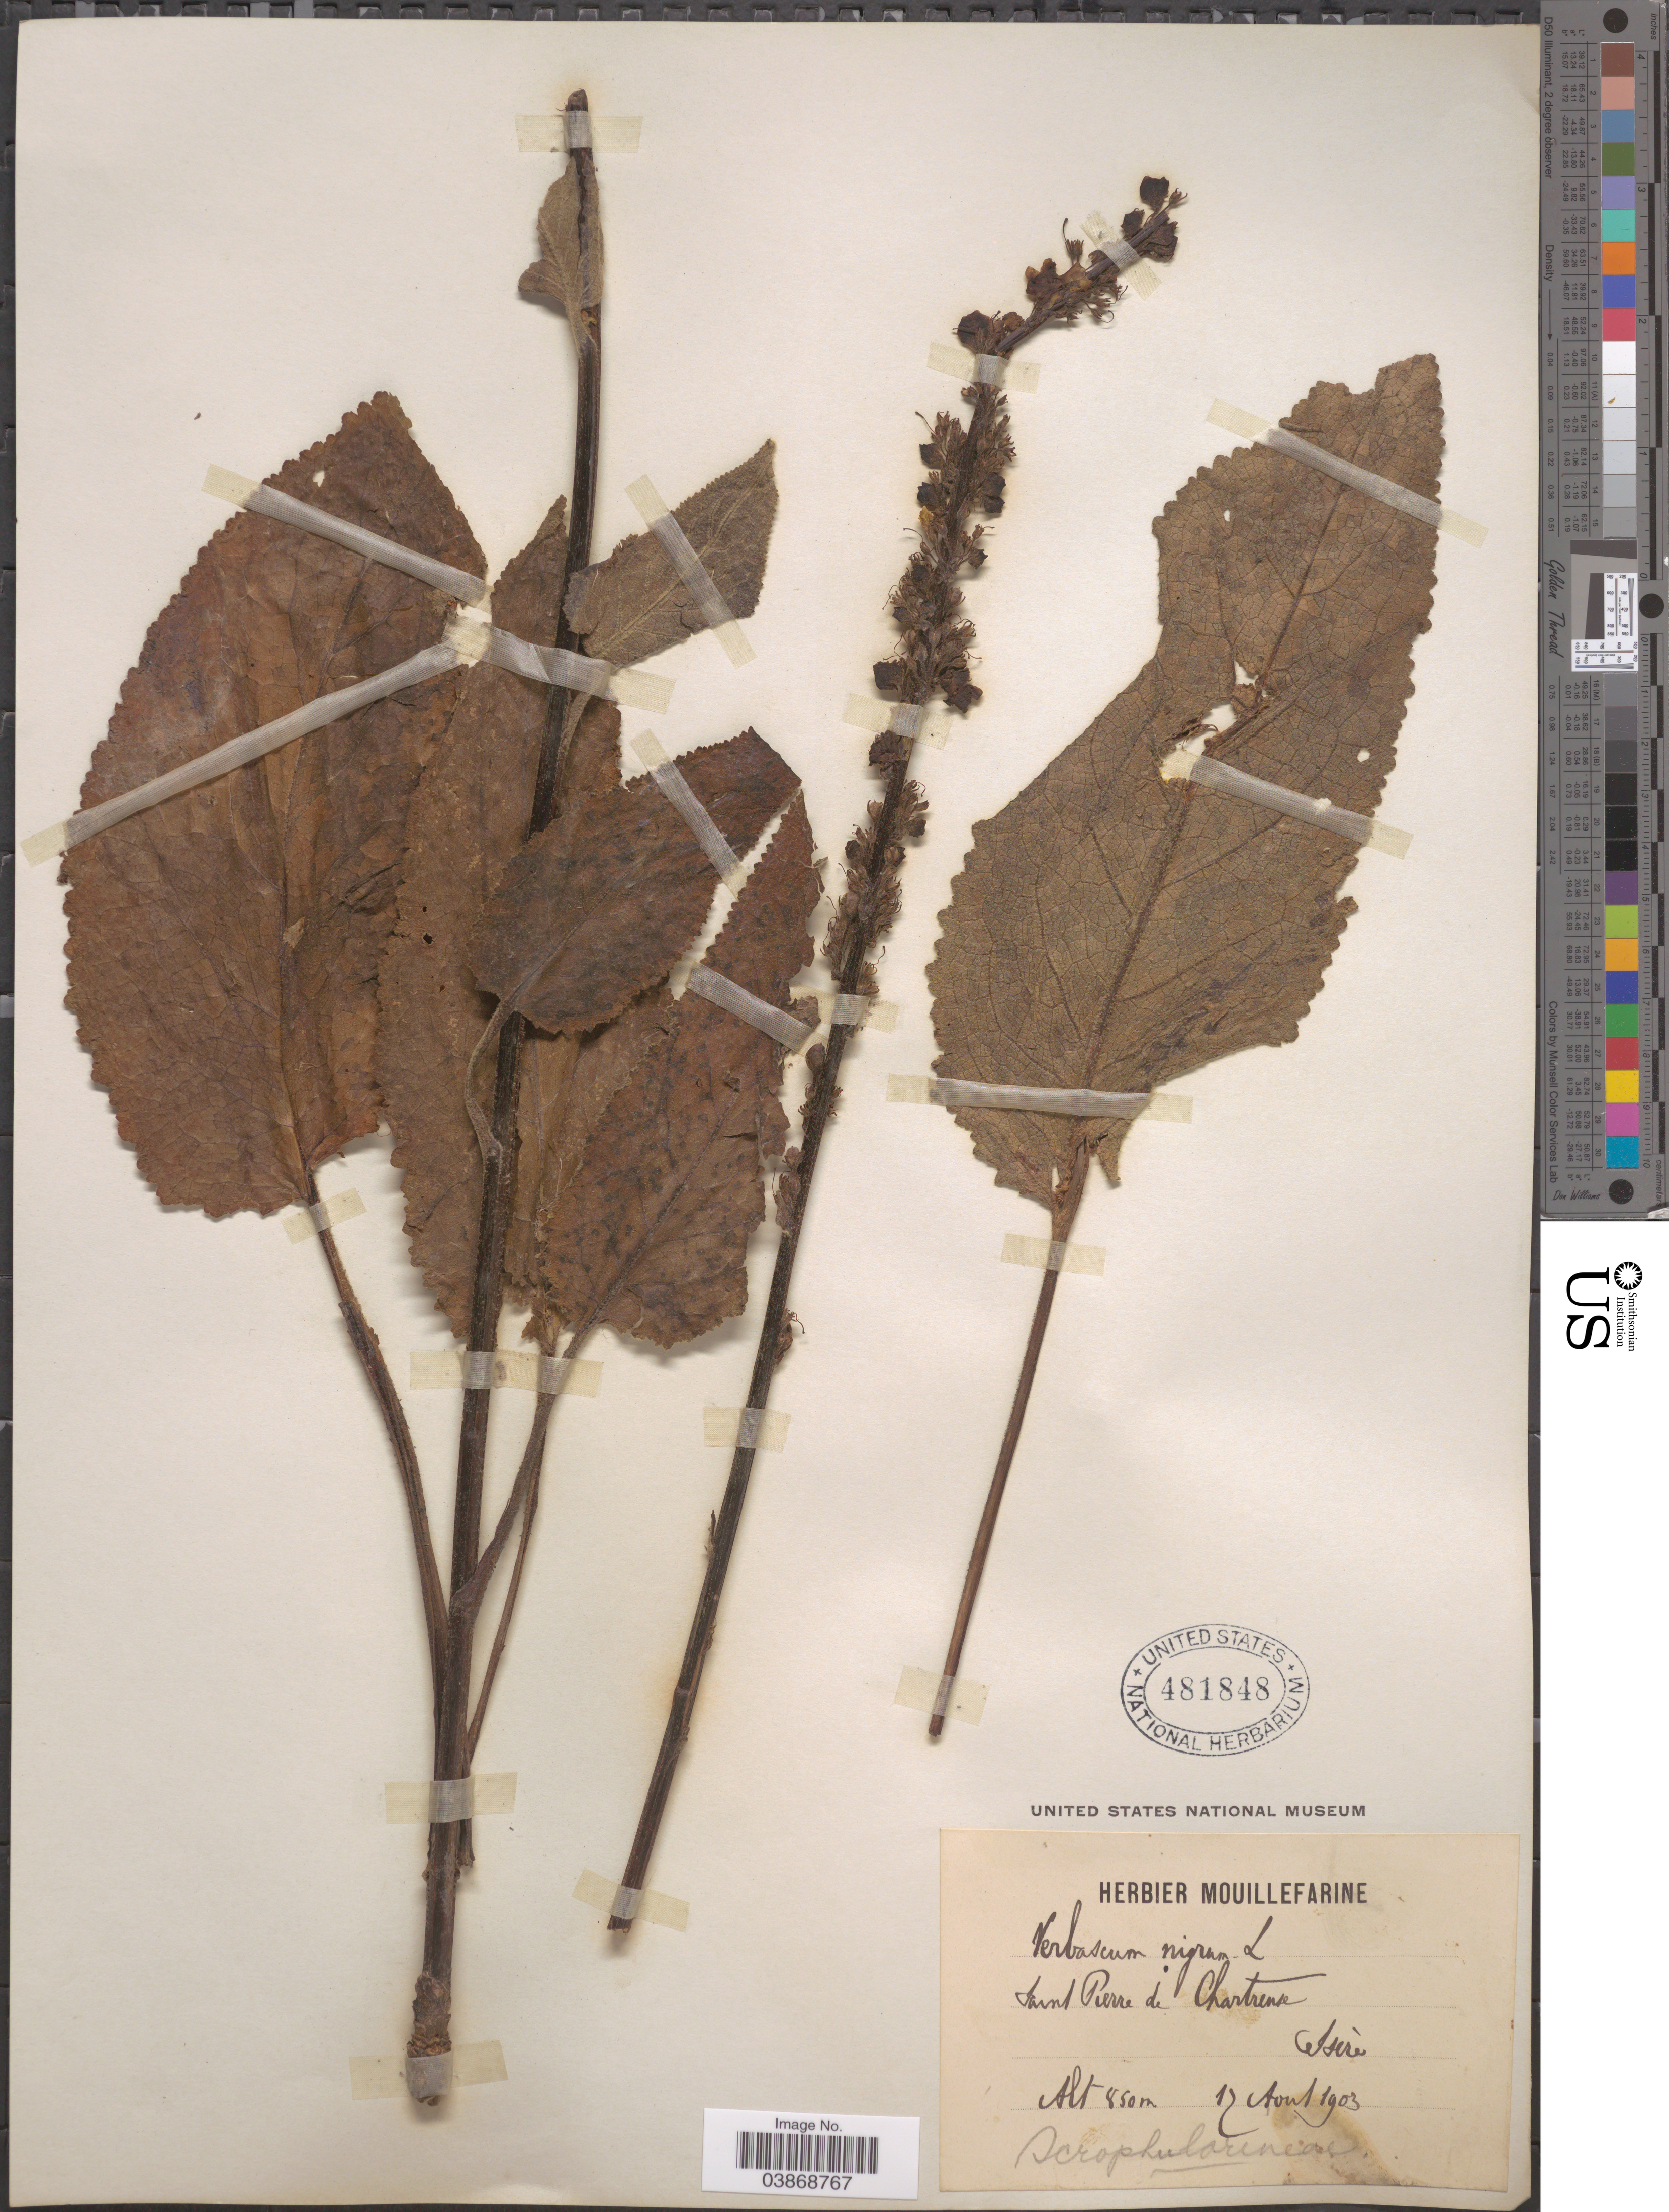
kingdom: Plantae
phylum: Tracheophyta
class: Magnoliopsida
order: Lamiales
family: Scrophulariaceae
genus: Verbascum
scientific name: Verbascum nigrum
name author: L.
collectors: ex herb. Mouillefarine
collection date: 1903-08-17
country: France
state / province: Auvergne-Rhône-Alpes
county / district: Isère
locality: Saint Pierre de Chartreuse. Isere.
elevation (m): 850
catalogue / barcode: US 481848